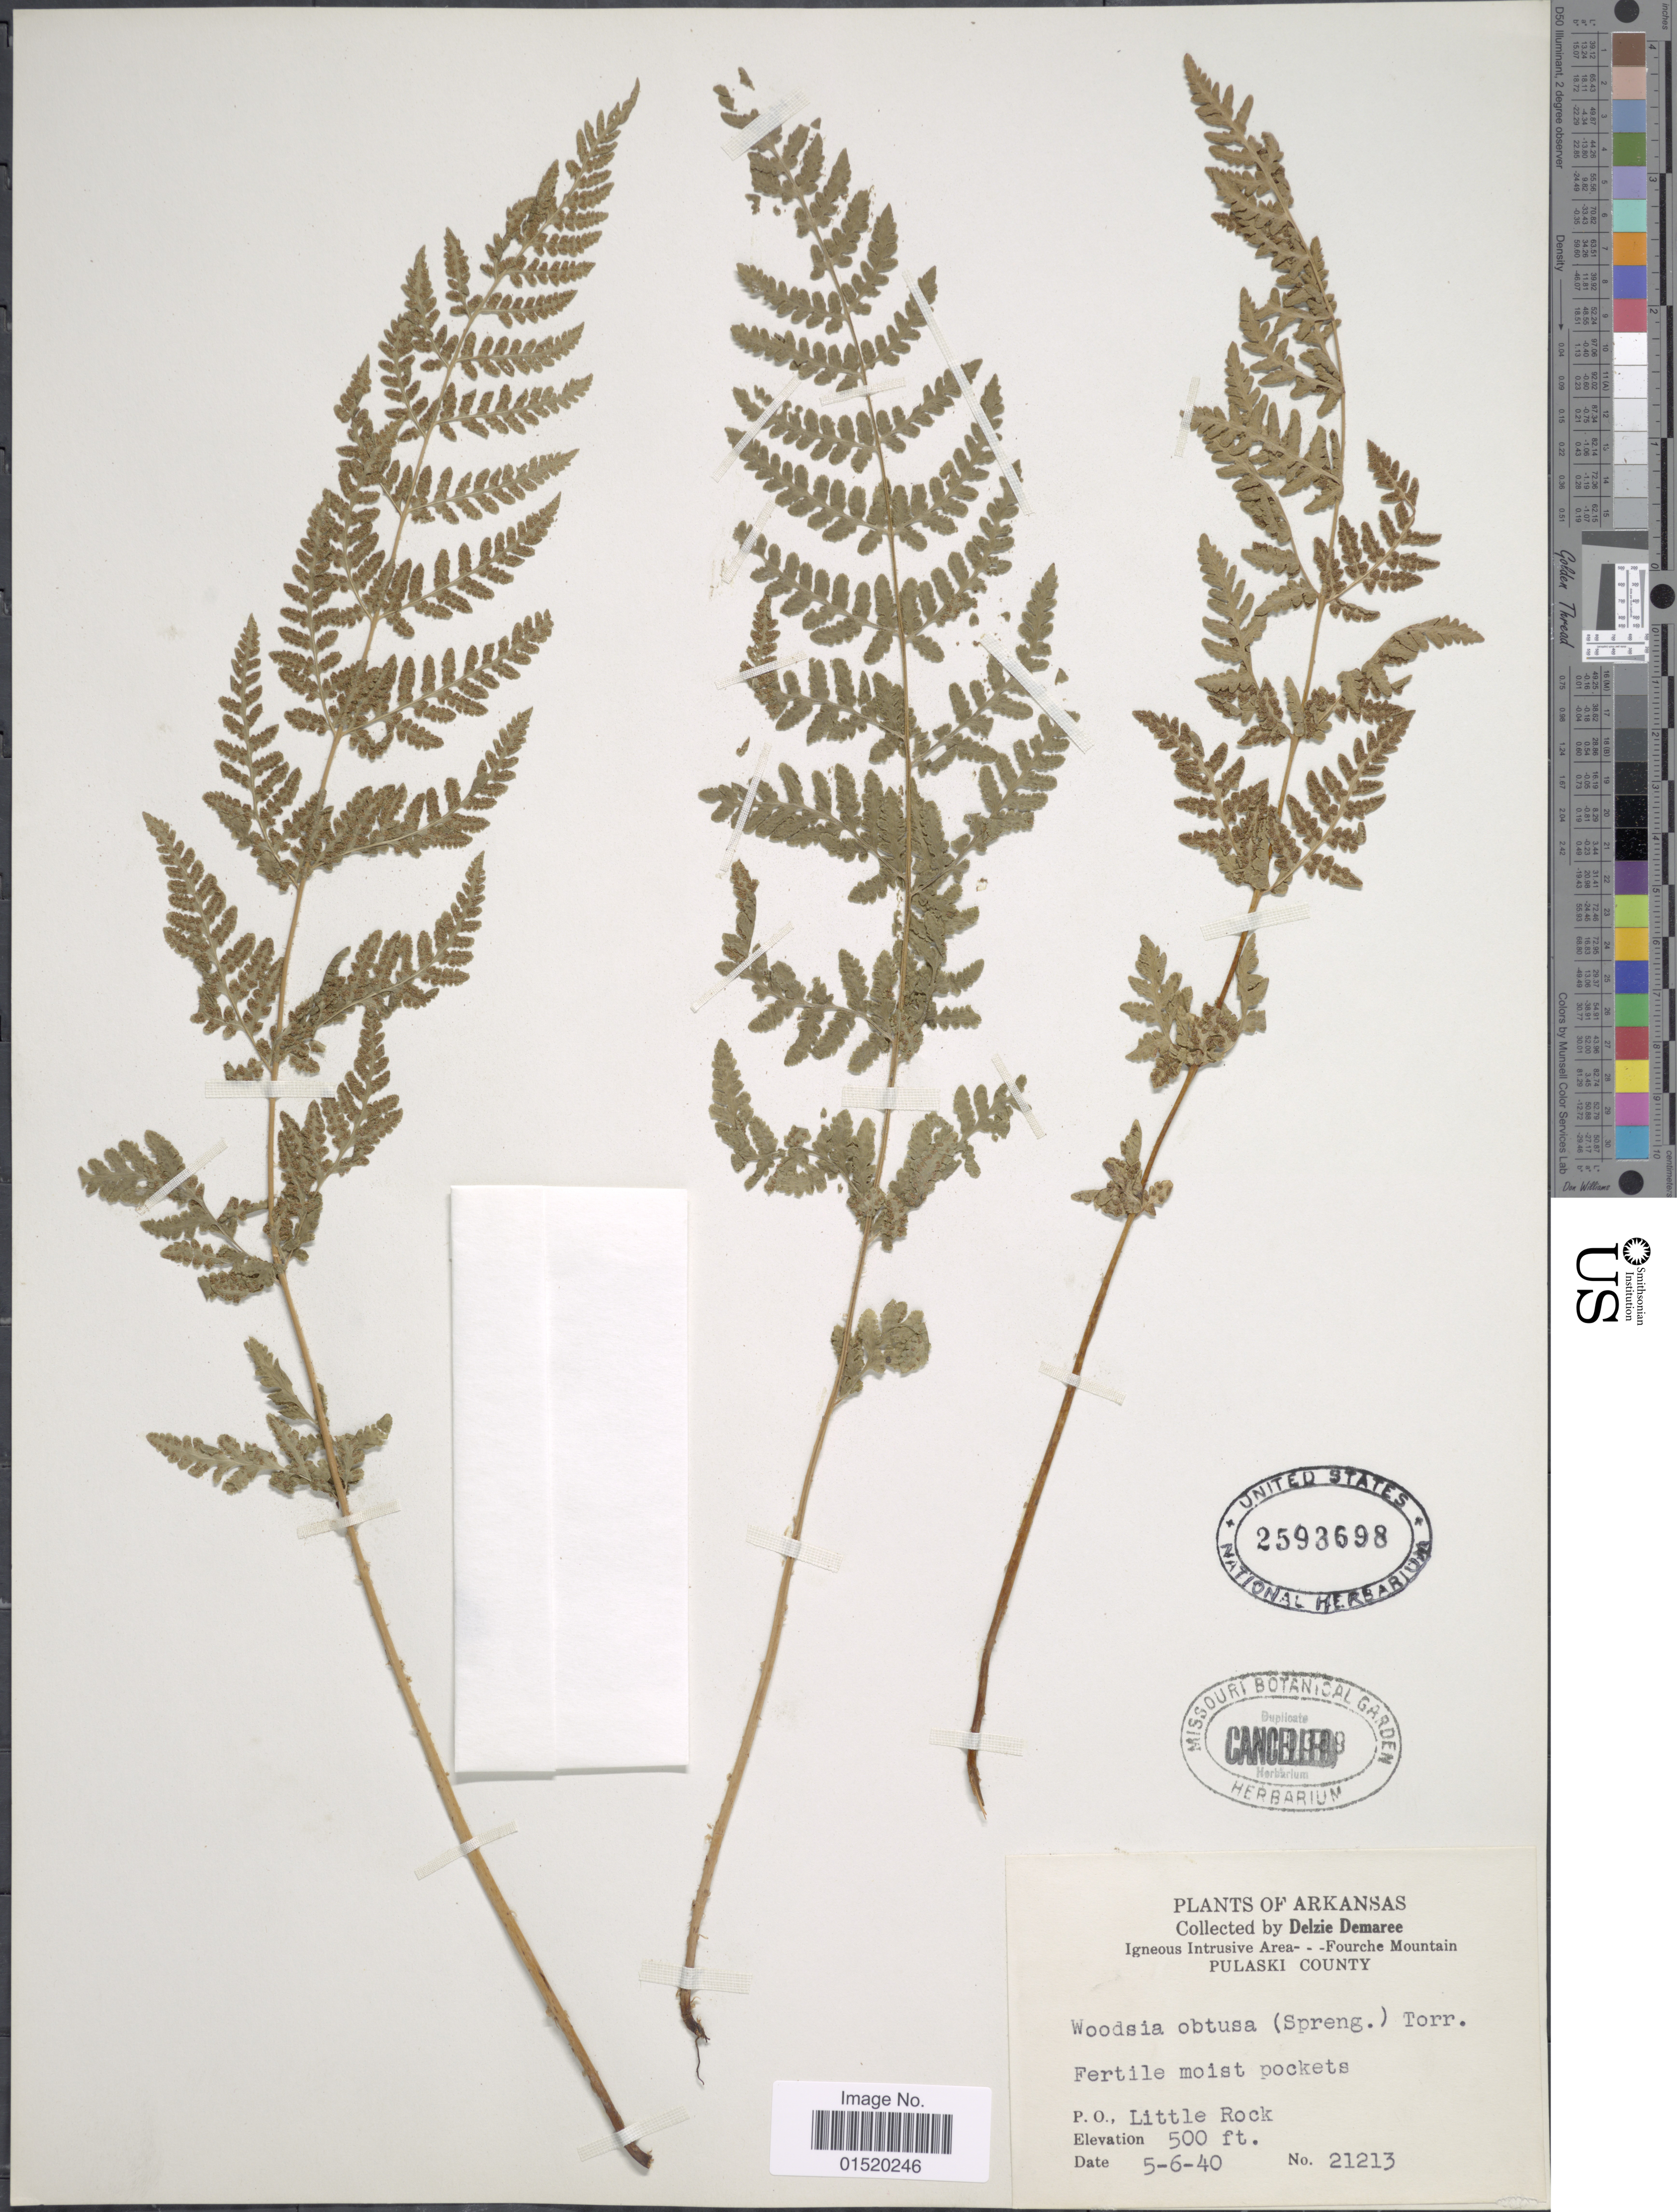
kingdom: Plantae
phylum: Tracheophyta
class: Polypodiopsida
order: Polypodiales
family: Woodsiaceae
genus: Woodsia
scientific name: Woodsia obtusa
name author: (Spreng.) Torr.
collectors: D. Demaree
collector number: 21213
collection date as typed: Transcribed d/m/y: 6/5/40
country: United States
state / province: Arkansas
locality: Igneous Intrusive Area -- Fourche Mountain Pulaski County, Fertile moist pockets, P.O. Little Rock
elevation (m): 152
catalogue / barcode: US 2593698